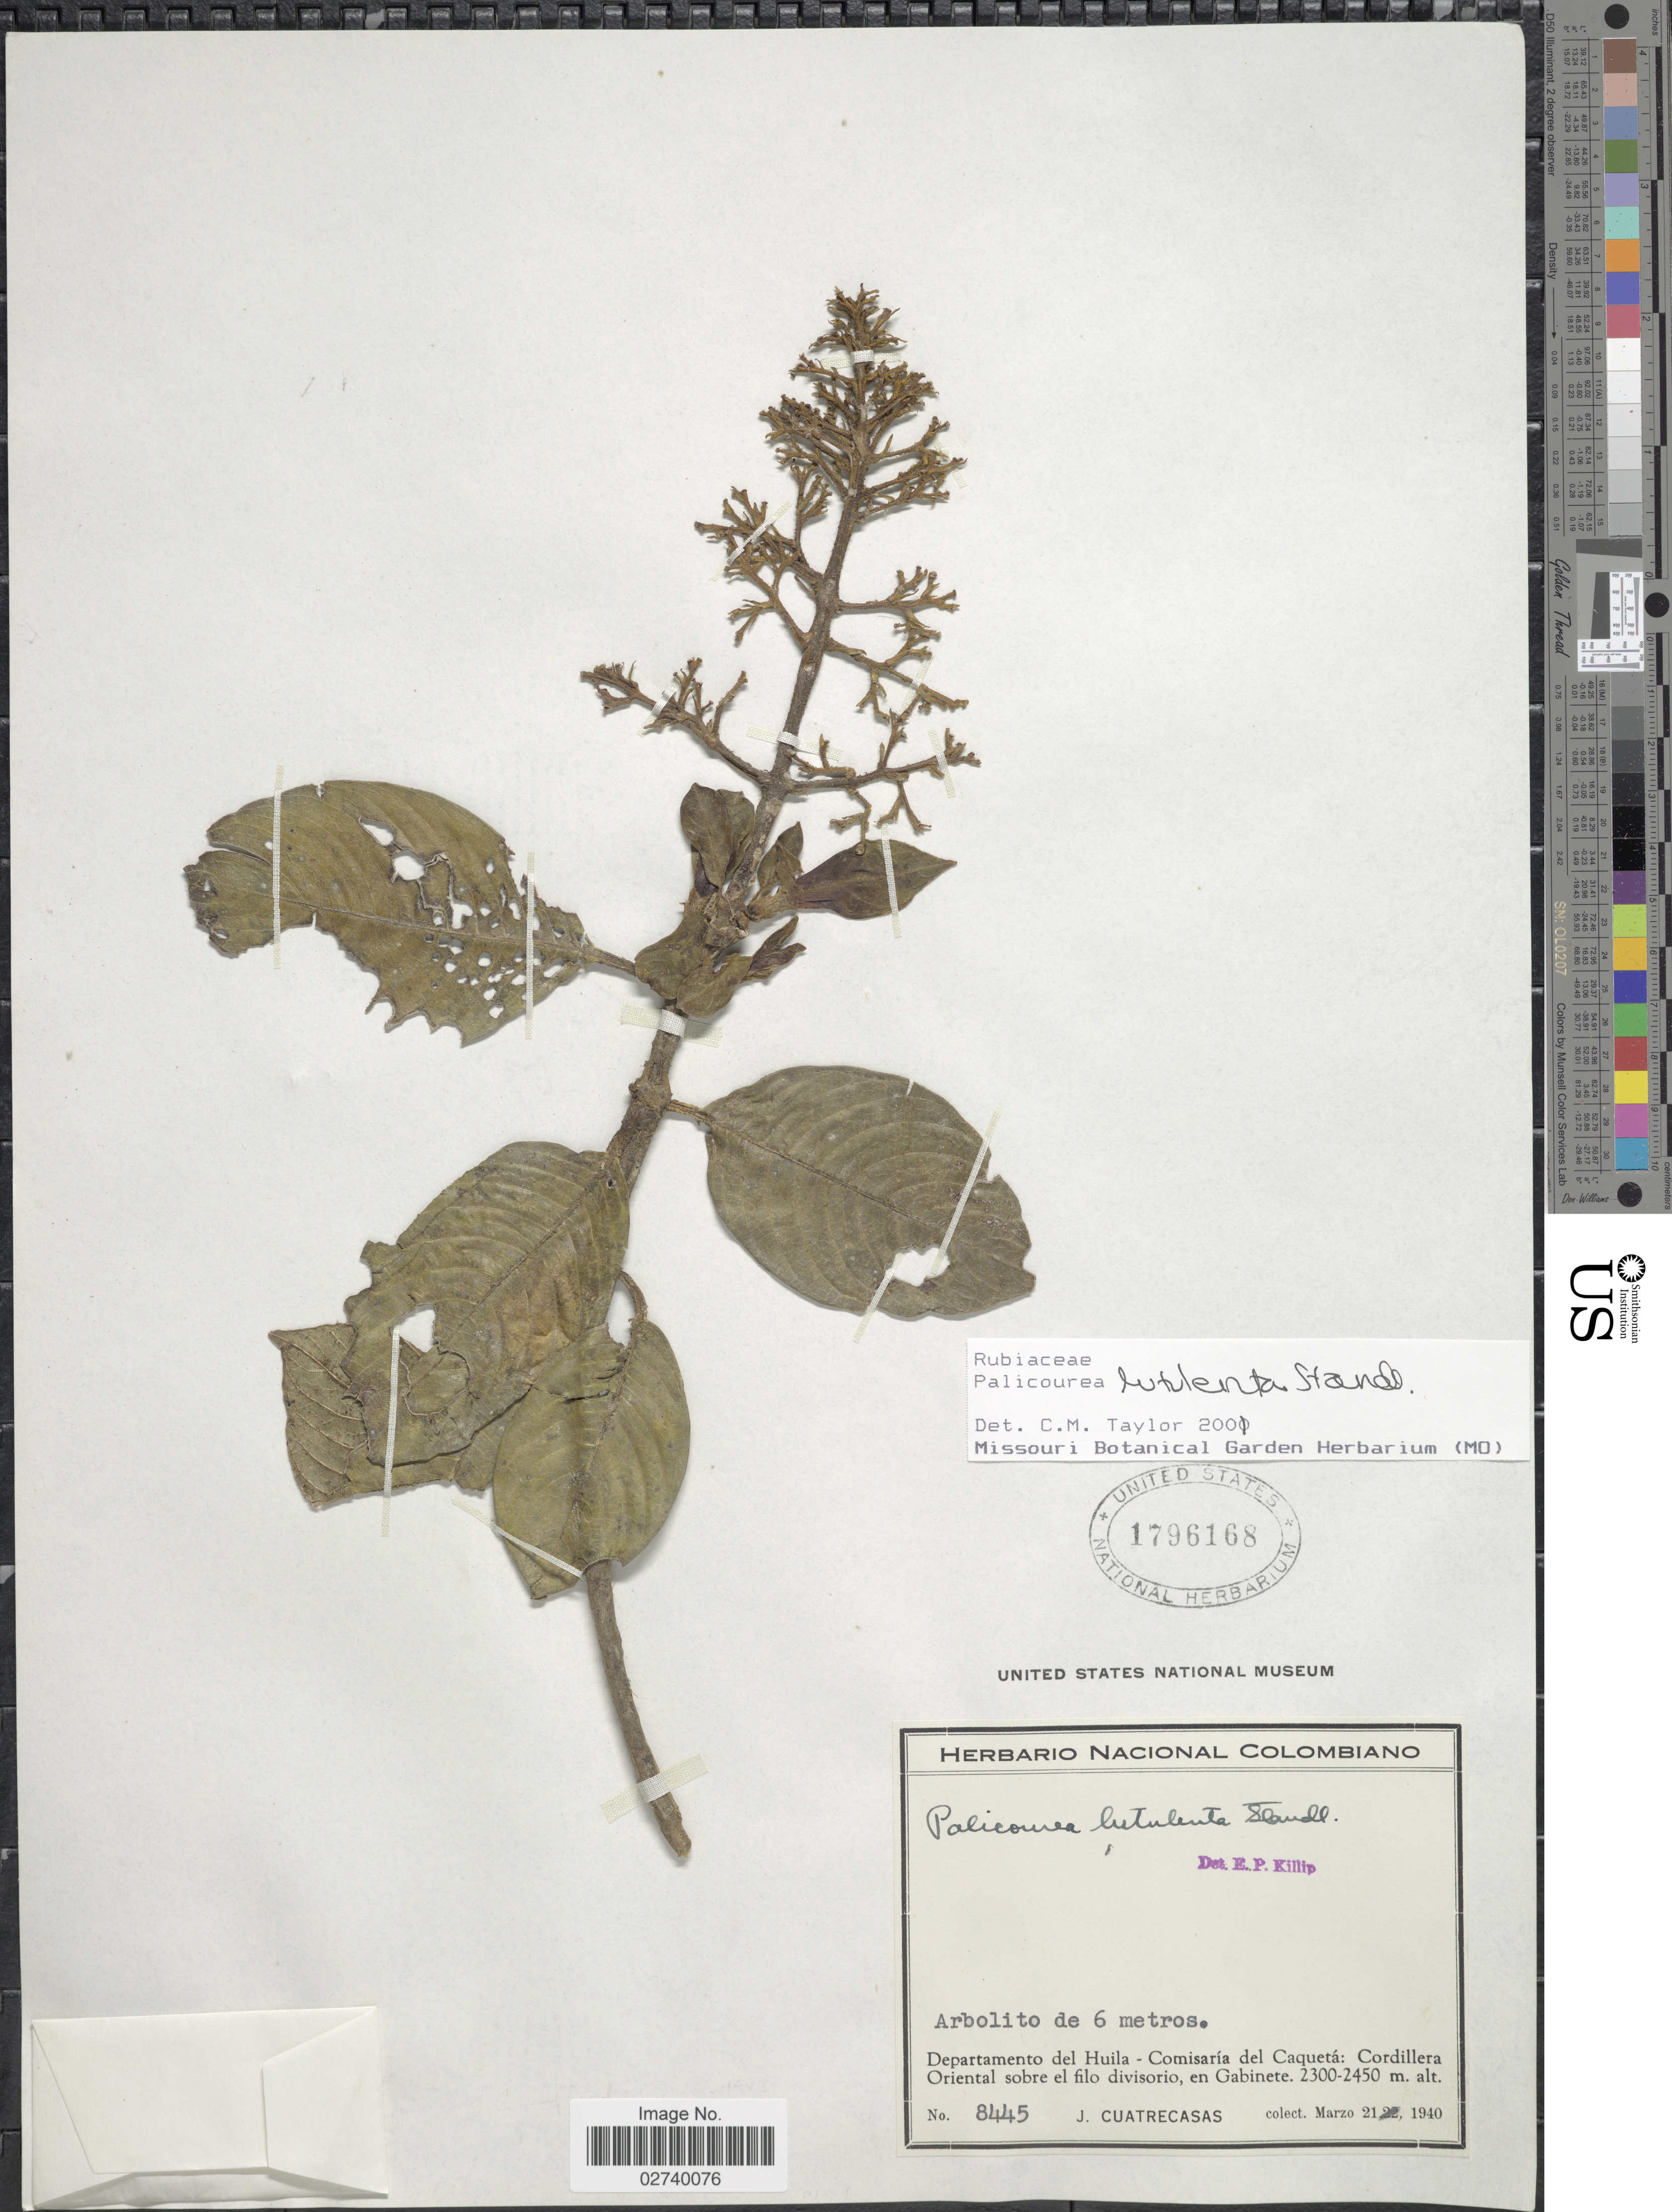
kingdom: Plantae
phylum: Tracheophyta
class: Magnoliopsida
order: Gentianales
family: Rubiaceae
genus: Palicourea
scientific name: Palicourea lutulenta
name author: Standl.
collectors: J. Cuatrecasas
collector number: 8445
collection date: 1940-03-21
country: Colombia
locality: Departamento del Huila - Comisaría del Caquetá: Cordillera Oriental sobre el filo divisorio, en Gabinete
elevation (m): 2300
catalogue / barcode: US 1796168